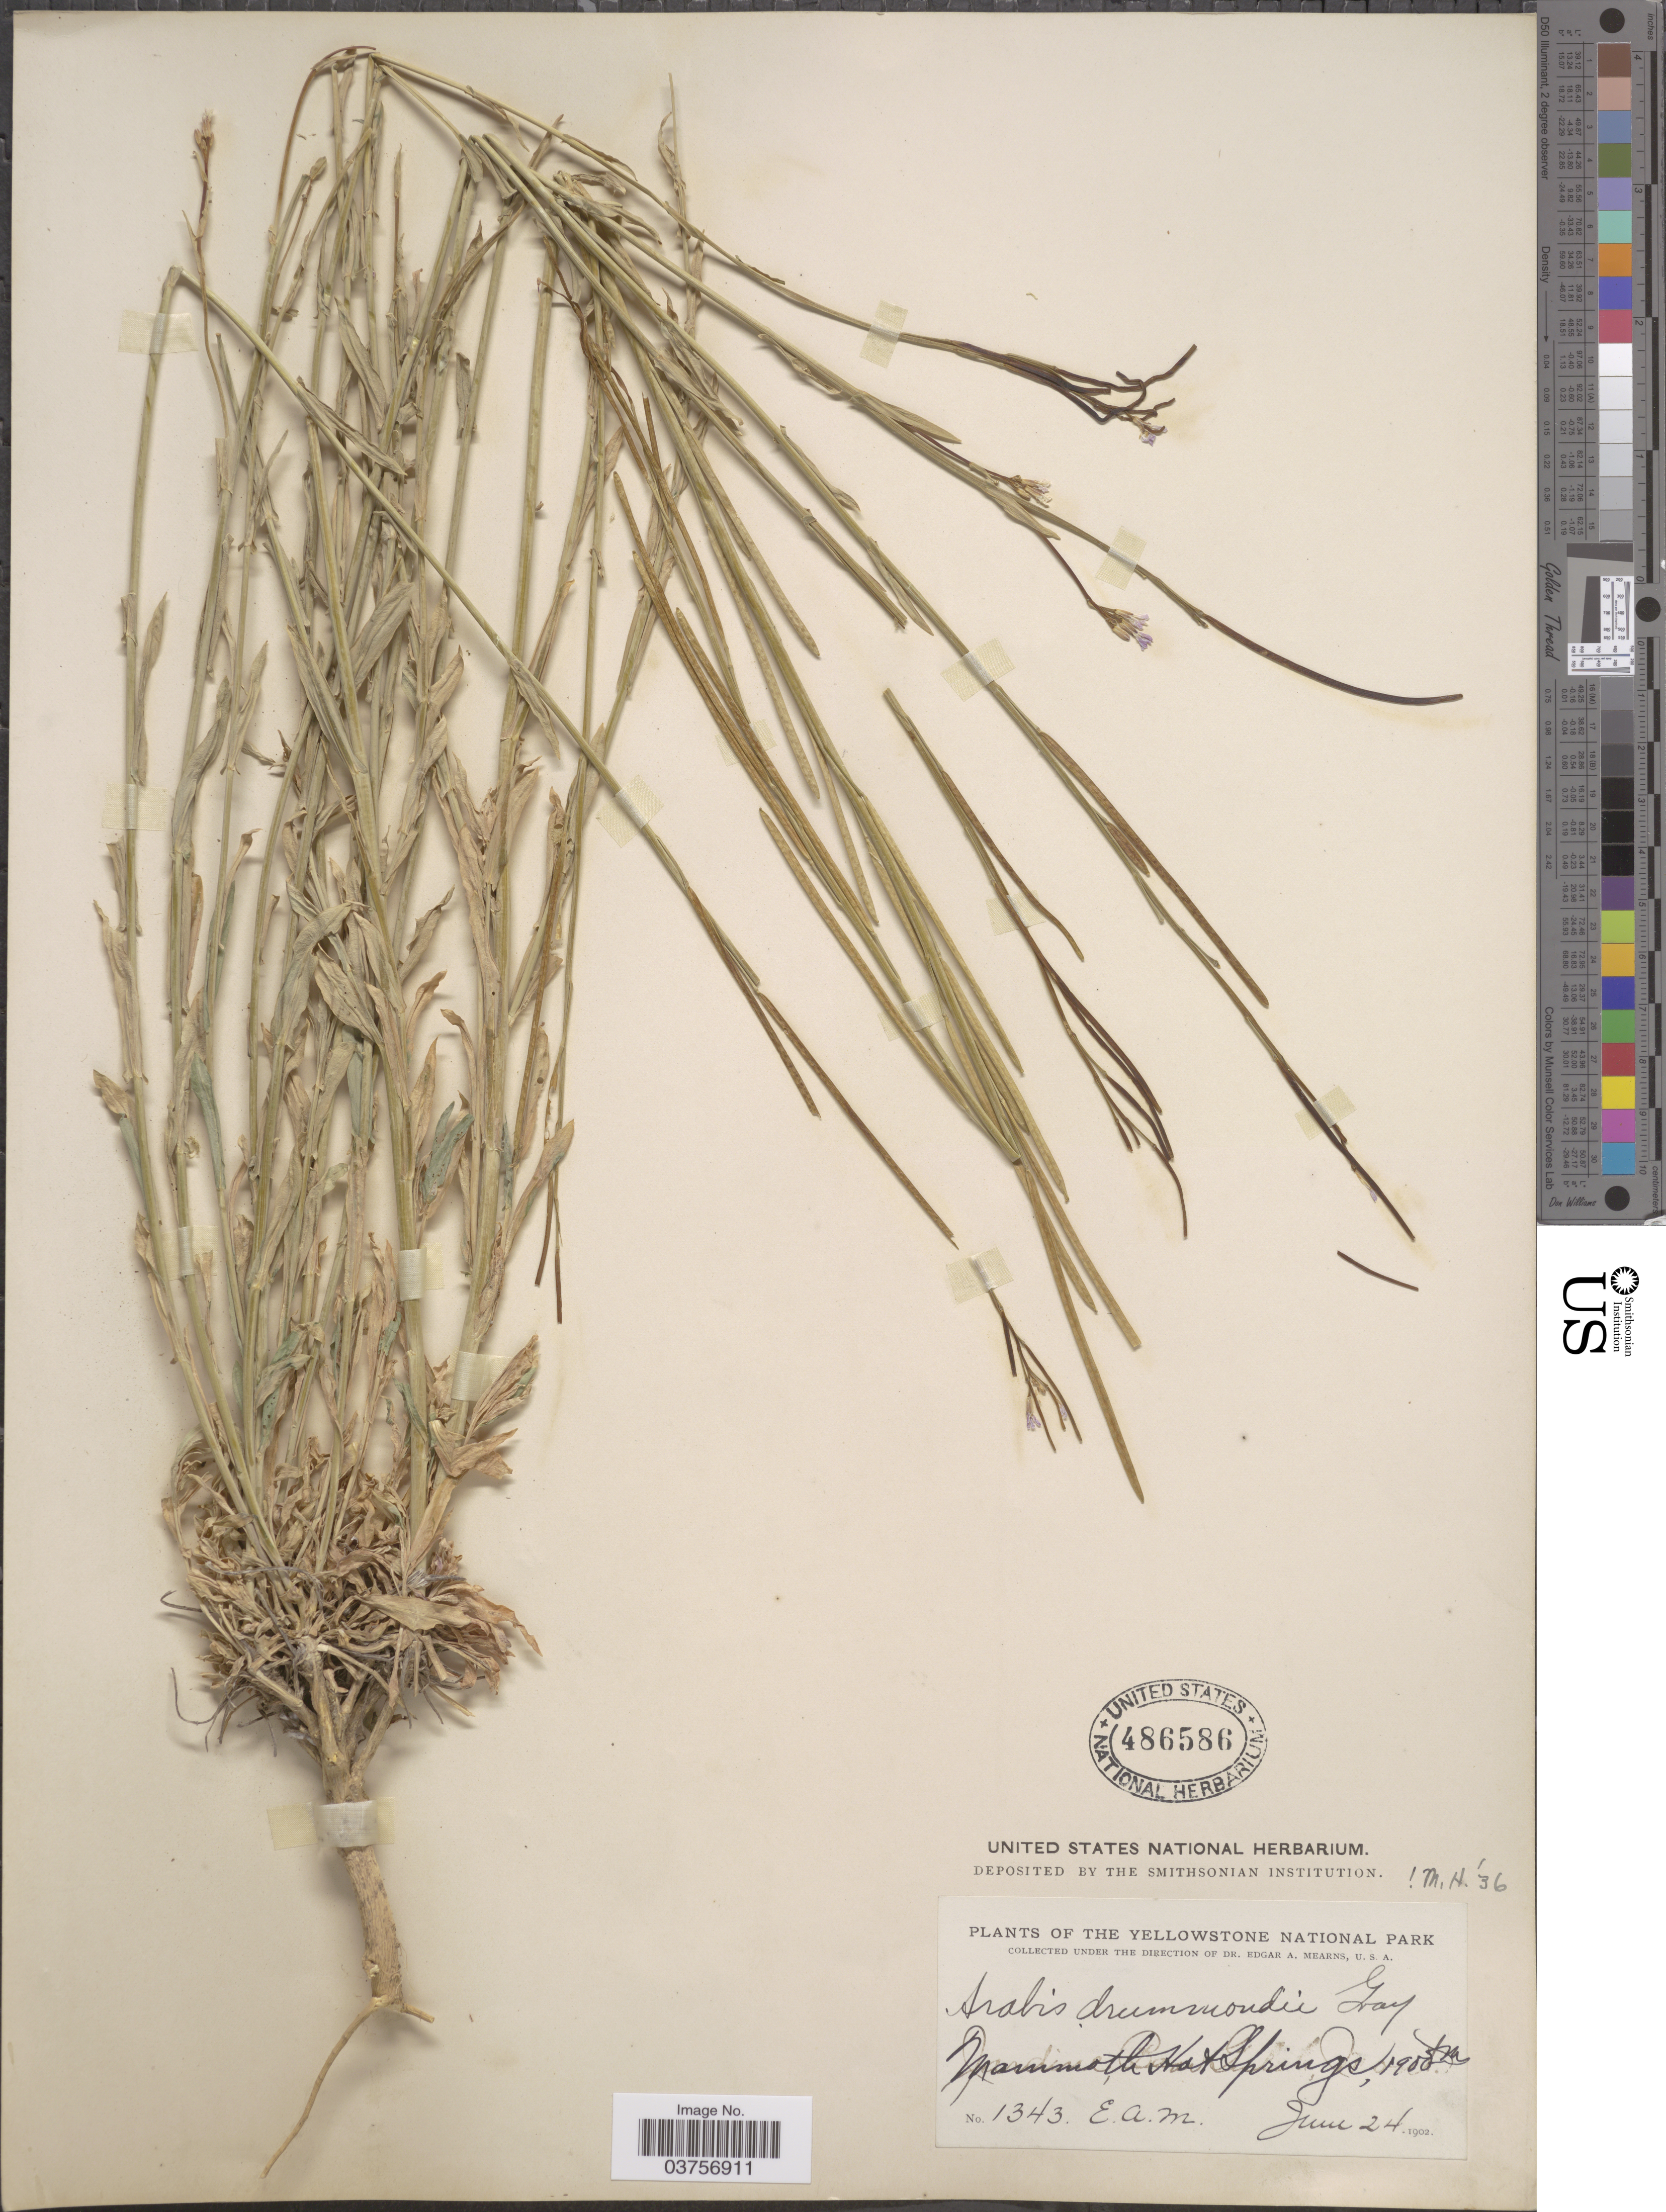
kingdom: Plantae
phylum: Tracheophyta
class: Magnoliopsida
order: Brassicales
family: Brassicaceae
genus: Arabis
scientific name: Arabis drummondii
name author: A. Gray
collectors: E. A. Mearns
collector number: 1343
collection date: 1902-06-24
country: United States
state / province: Wyoming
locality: The Yellowstone National Park. Mammoth Hot Springs.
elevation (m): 1900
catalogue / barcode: US 486586